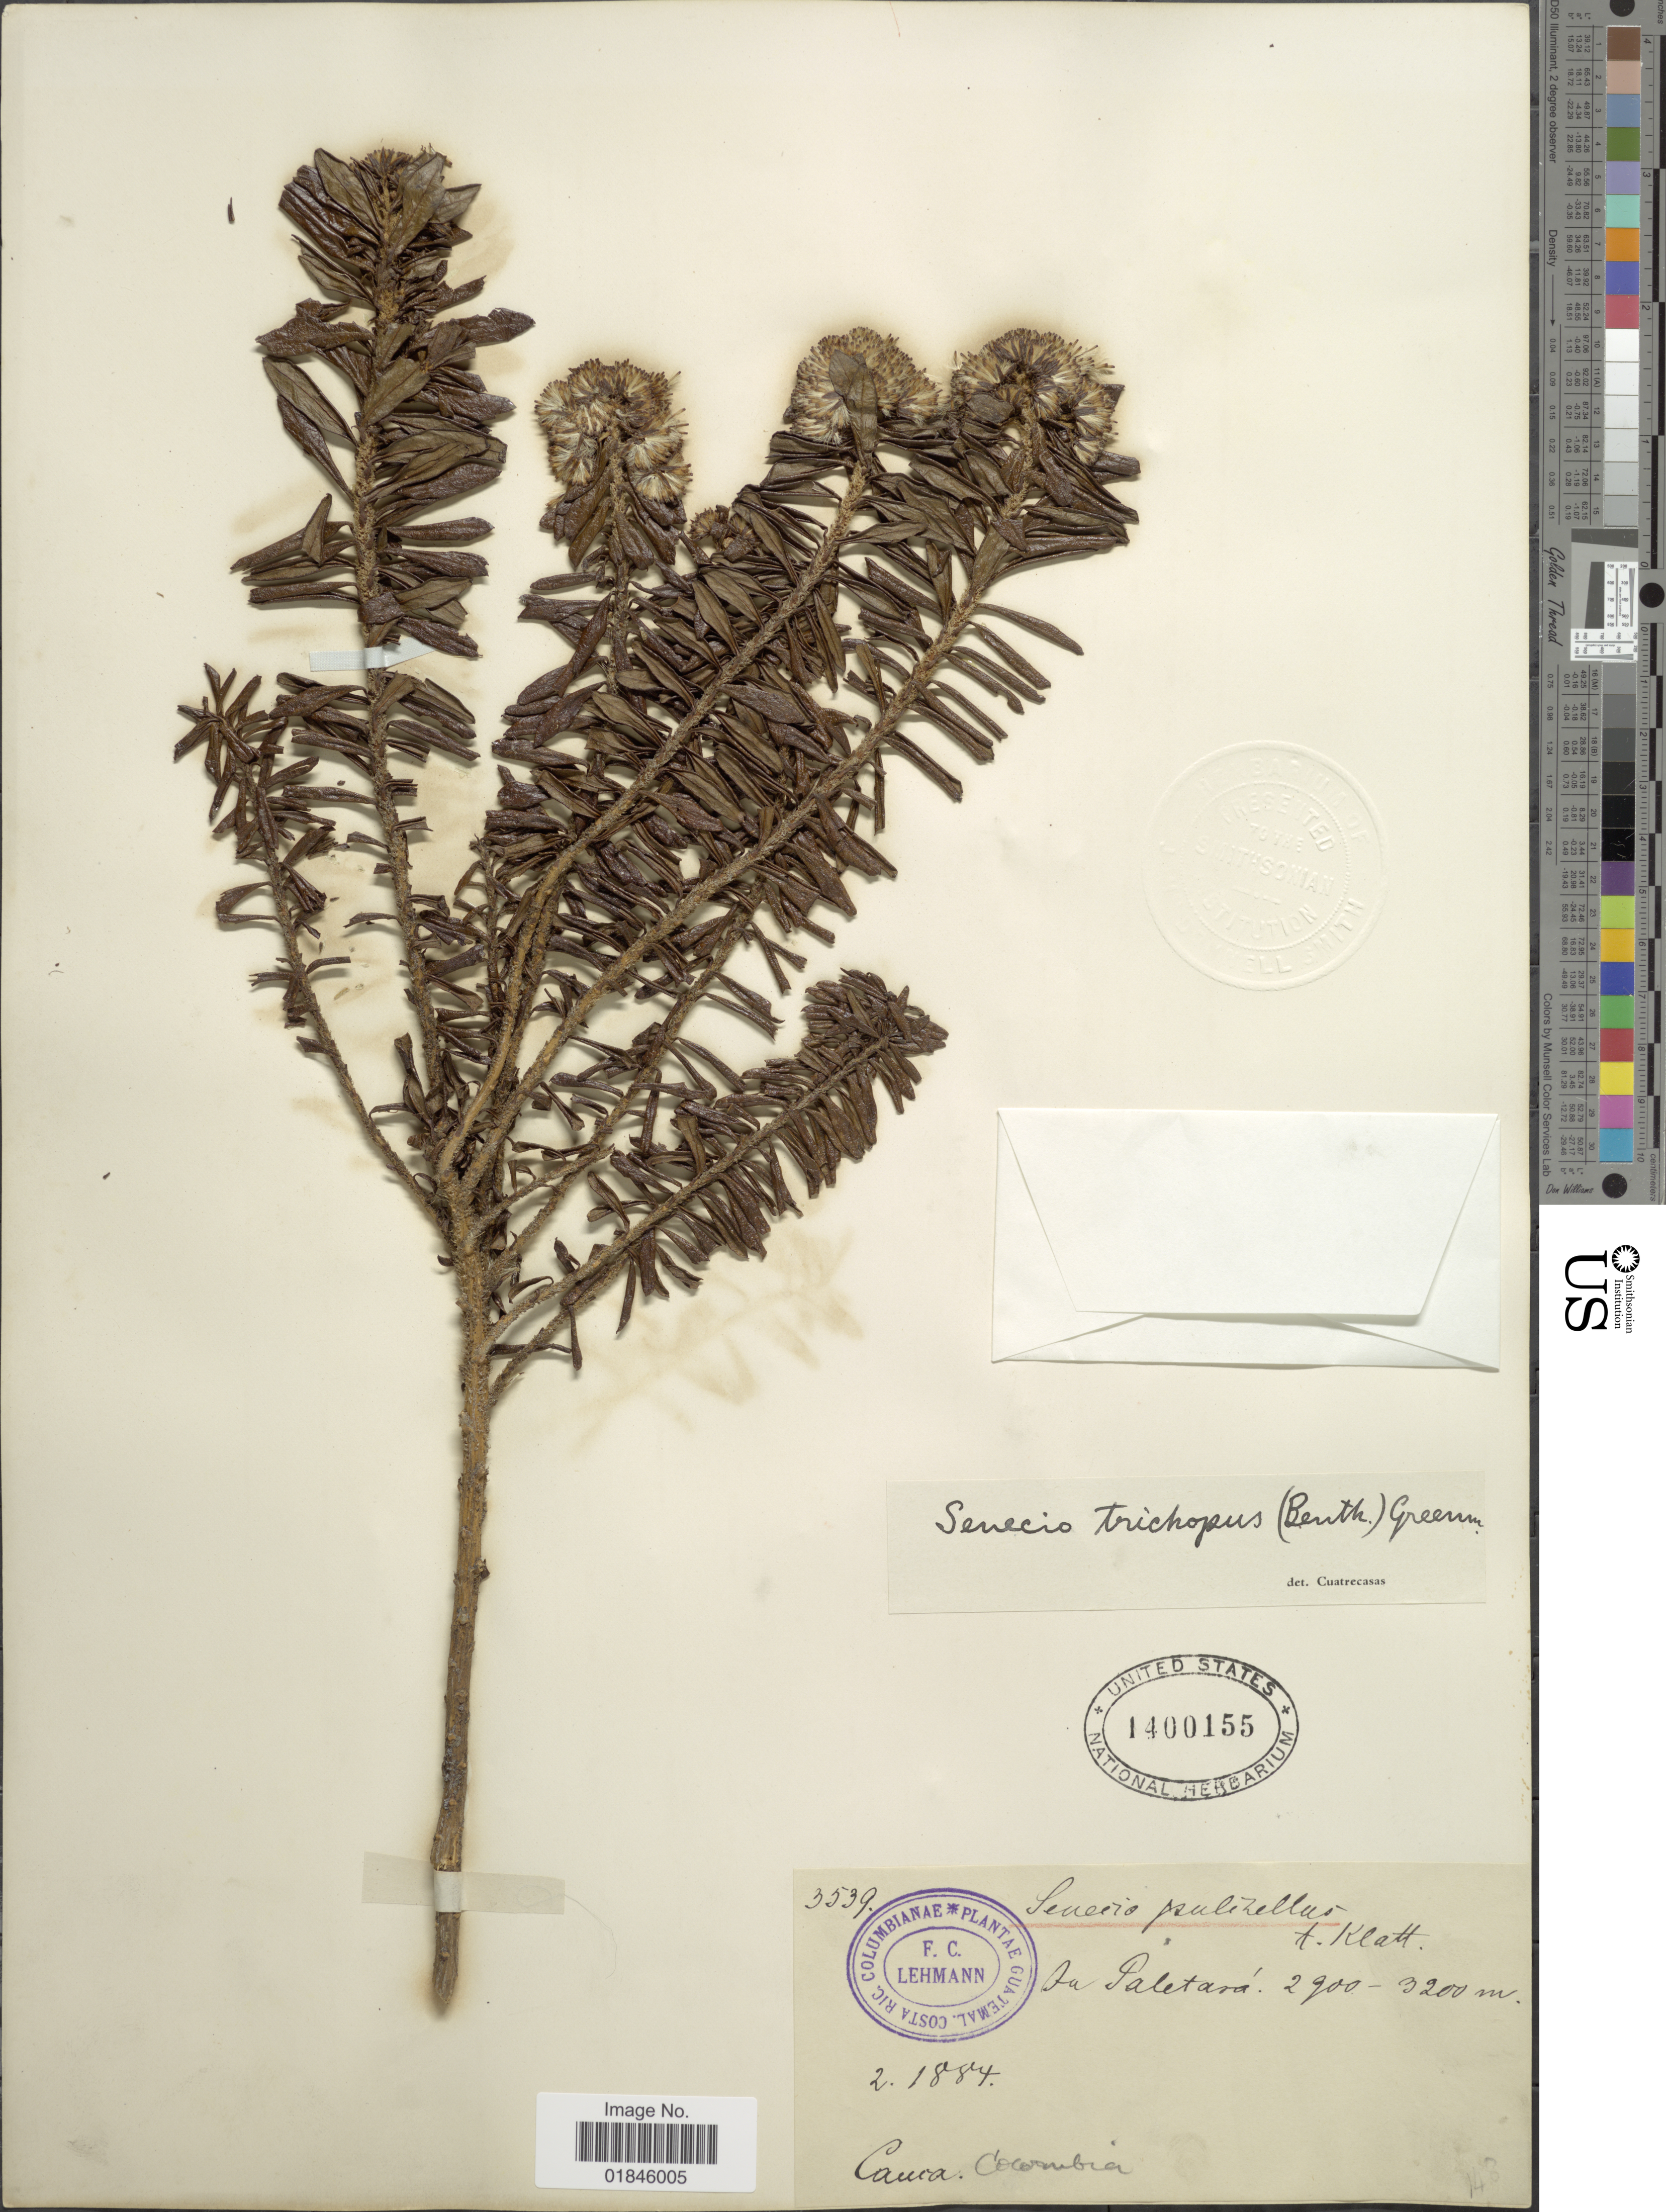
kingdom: Plantae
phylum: Tracheophyta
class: Magnoliopsida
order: Asterales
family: Asteraceae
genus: Pentacalia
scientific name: Pentacalia trichopus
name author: (Benth.) Cuatrec.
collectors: F. C. Lehmann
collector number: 3539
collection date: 1884-02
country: Colombia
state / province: Cauca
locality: In Paletará. Cauca, Colombia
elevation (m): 2900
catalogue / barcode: US 1400155